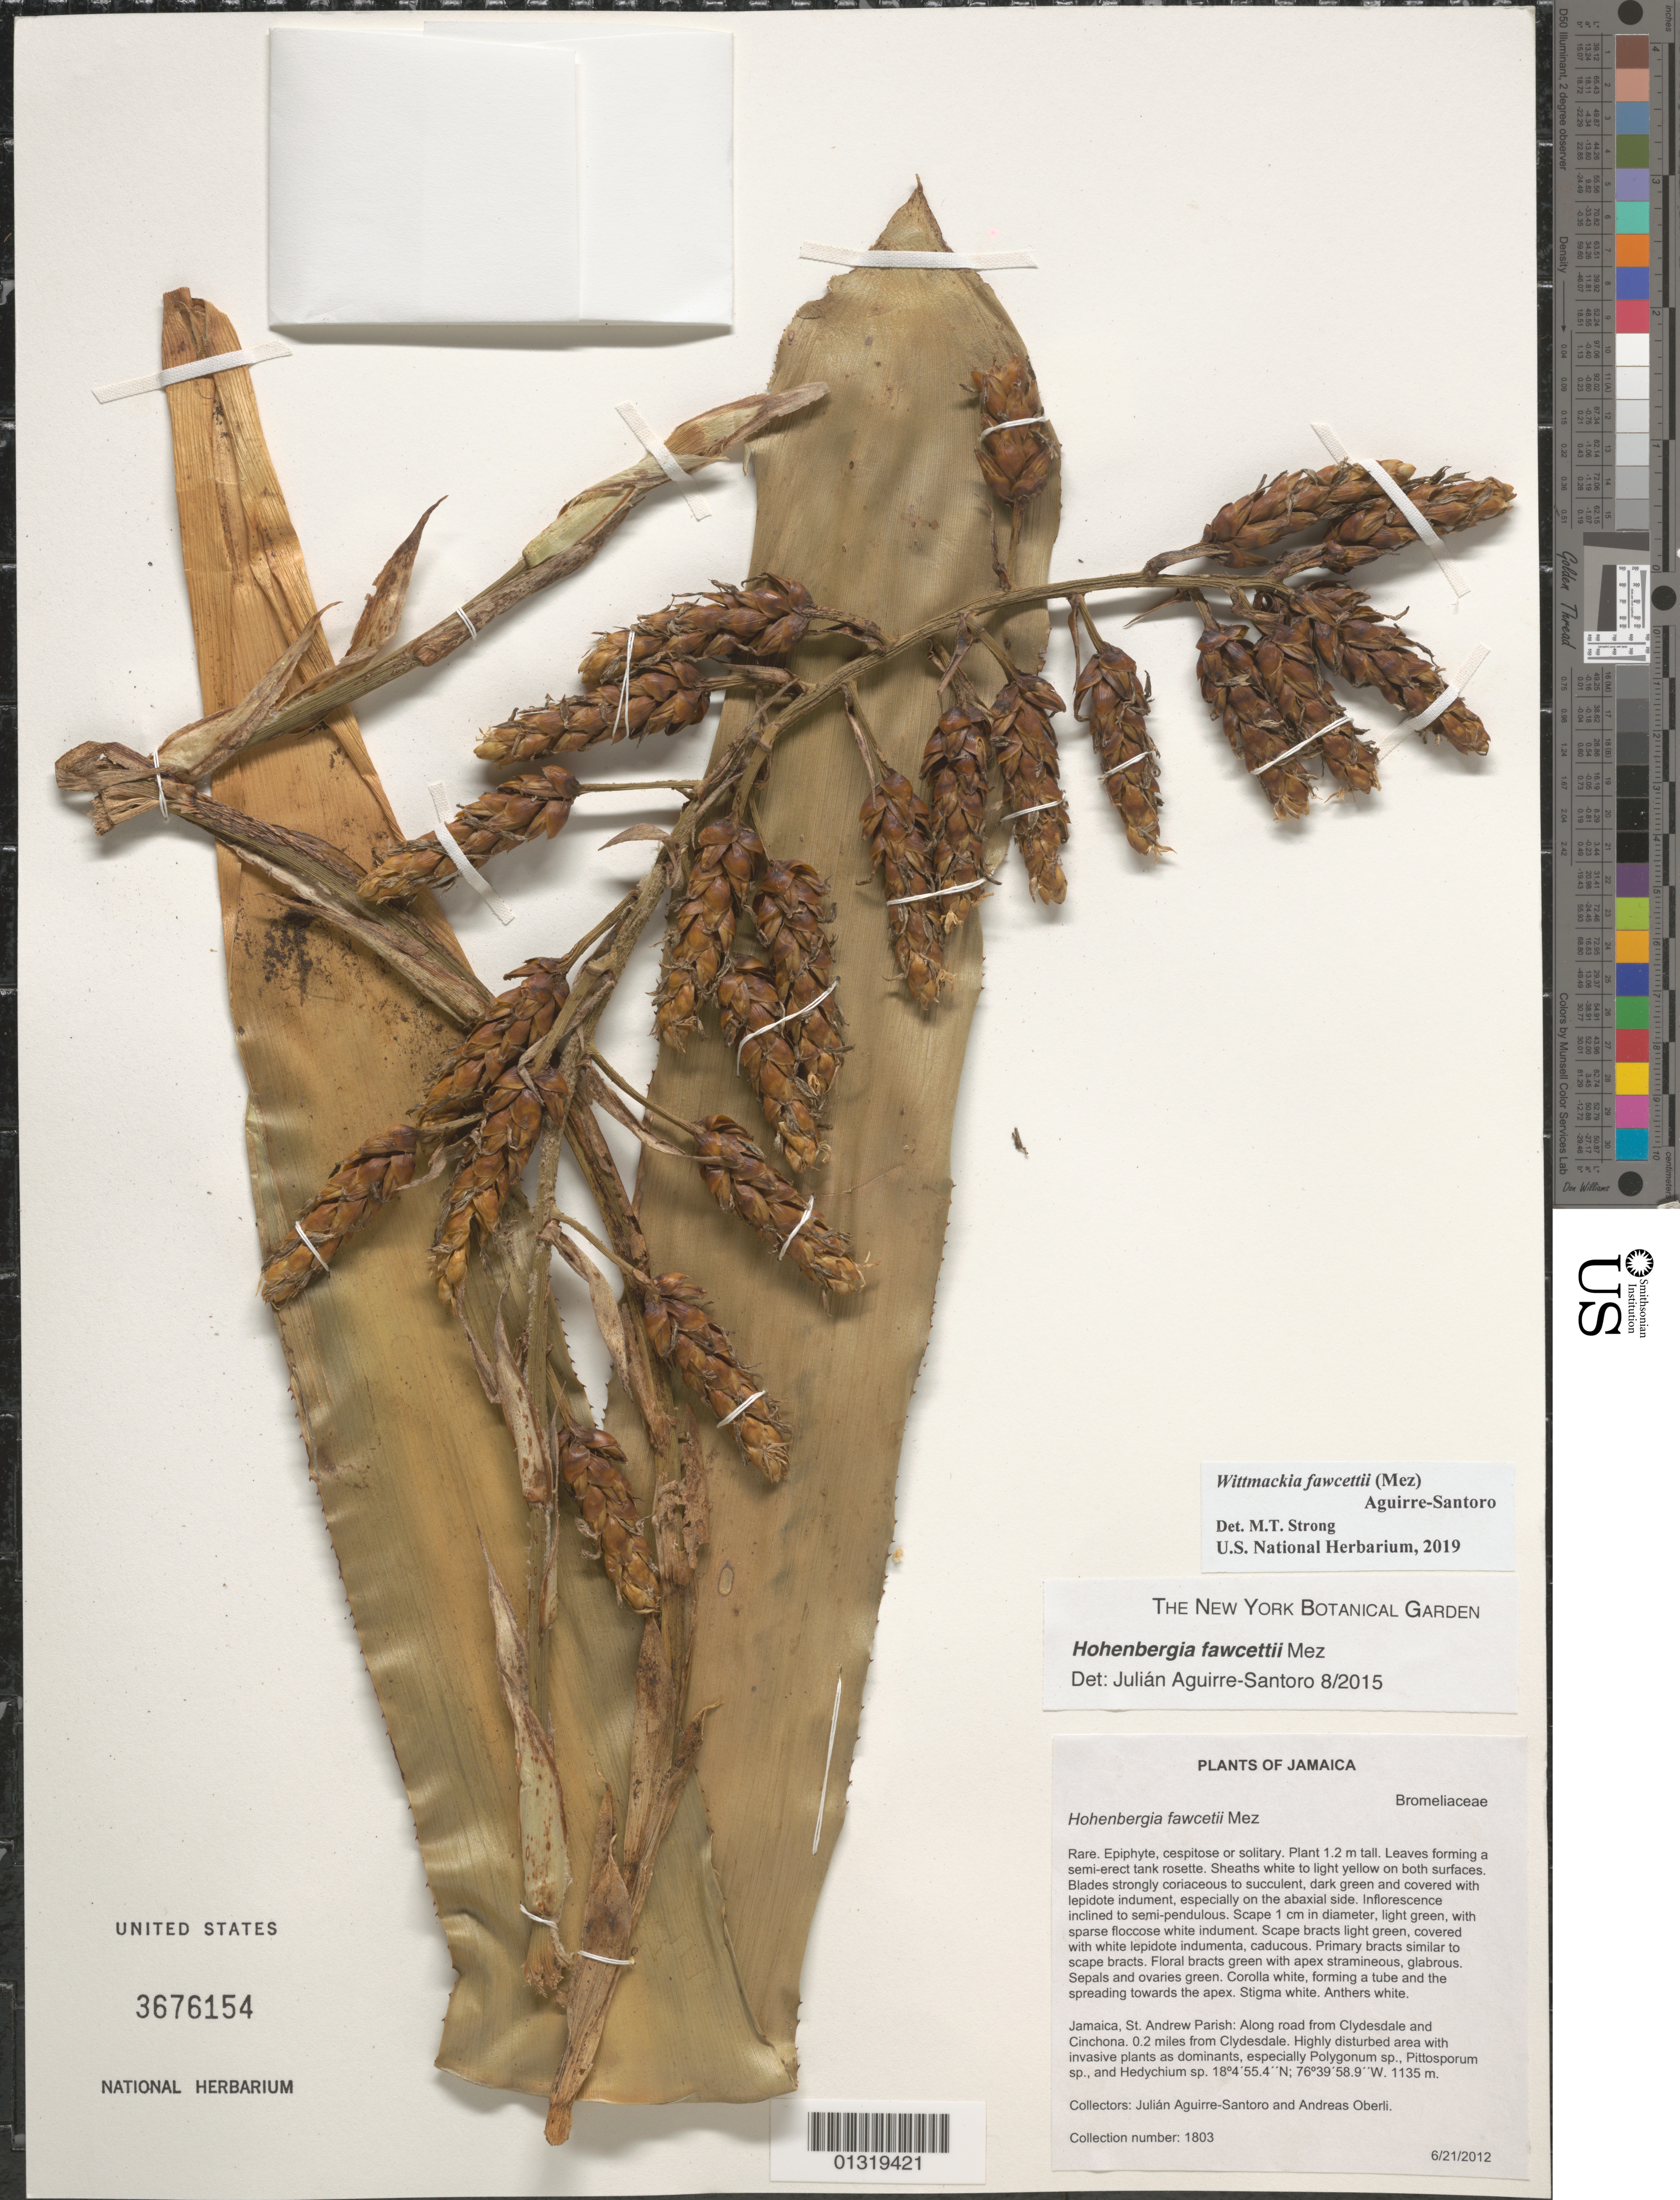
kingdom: Plantae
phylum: Tracheophyta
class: Liliopsida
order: Poales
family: Bromeliaceae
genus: Wittmackia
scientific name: Wittmackia fawcettii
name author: (Mez) Aguirre-Santoro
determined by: Strong, Mark T., (BOT), Smithsonian Institution - National Museum of Natural History (UNITED STATES)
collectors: J. Aguirre-Santoro & A. Oberli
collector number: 1803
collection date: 2012-06-21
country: Jamaica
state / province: Saint Andrew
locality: Along road from Clydesdale and Cinchona, 0.2 miles from Clydesdale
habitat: Highly disturbed area with invasive plants as dominants, especially Polygonum sp, Pittosporum sp., and Hedychium sp.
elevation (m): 1135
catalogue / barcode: US 3676154